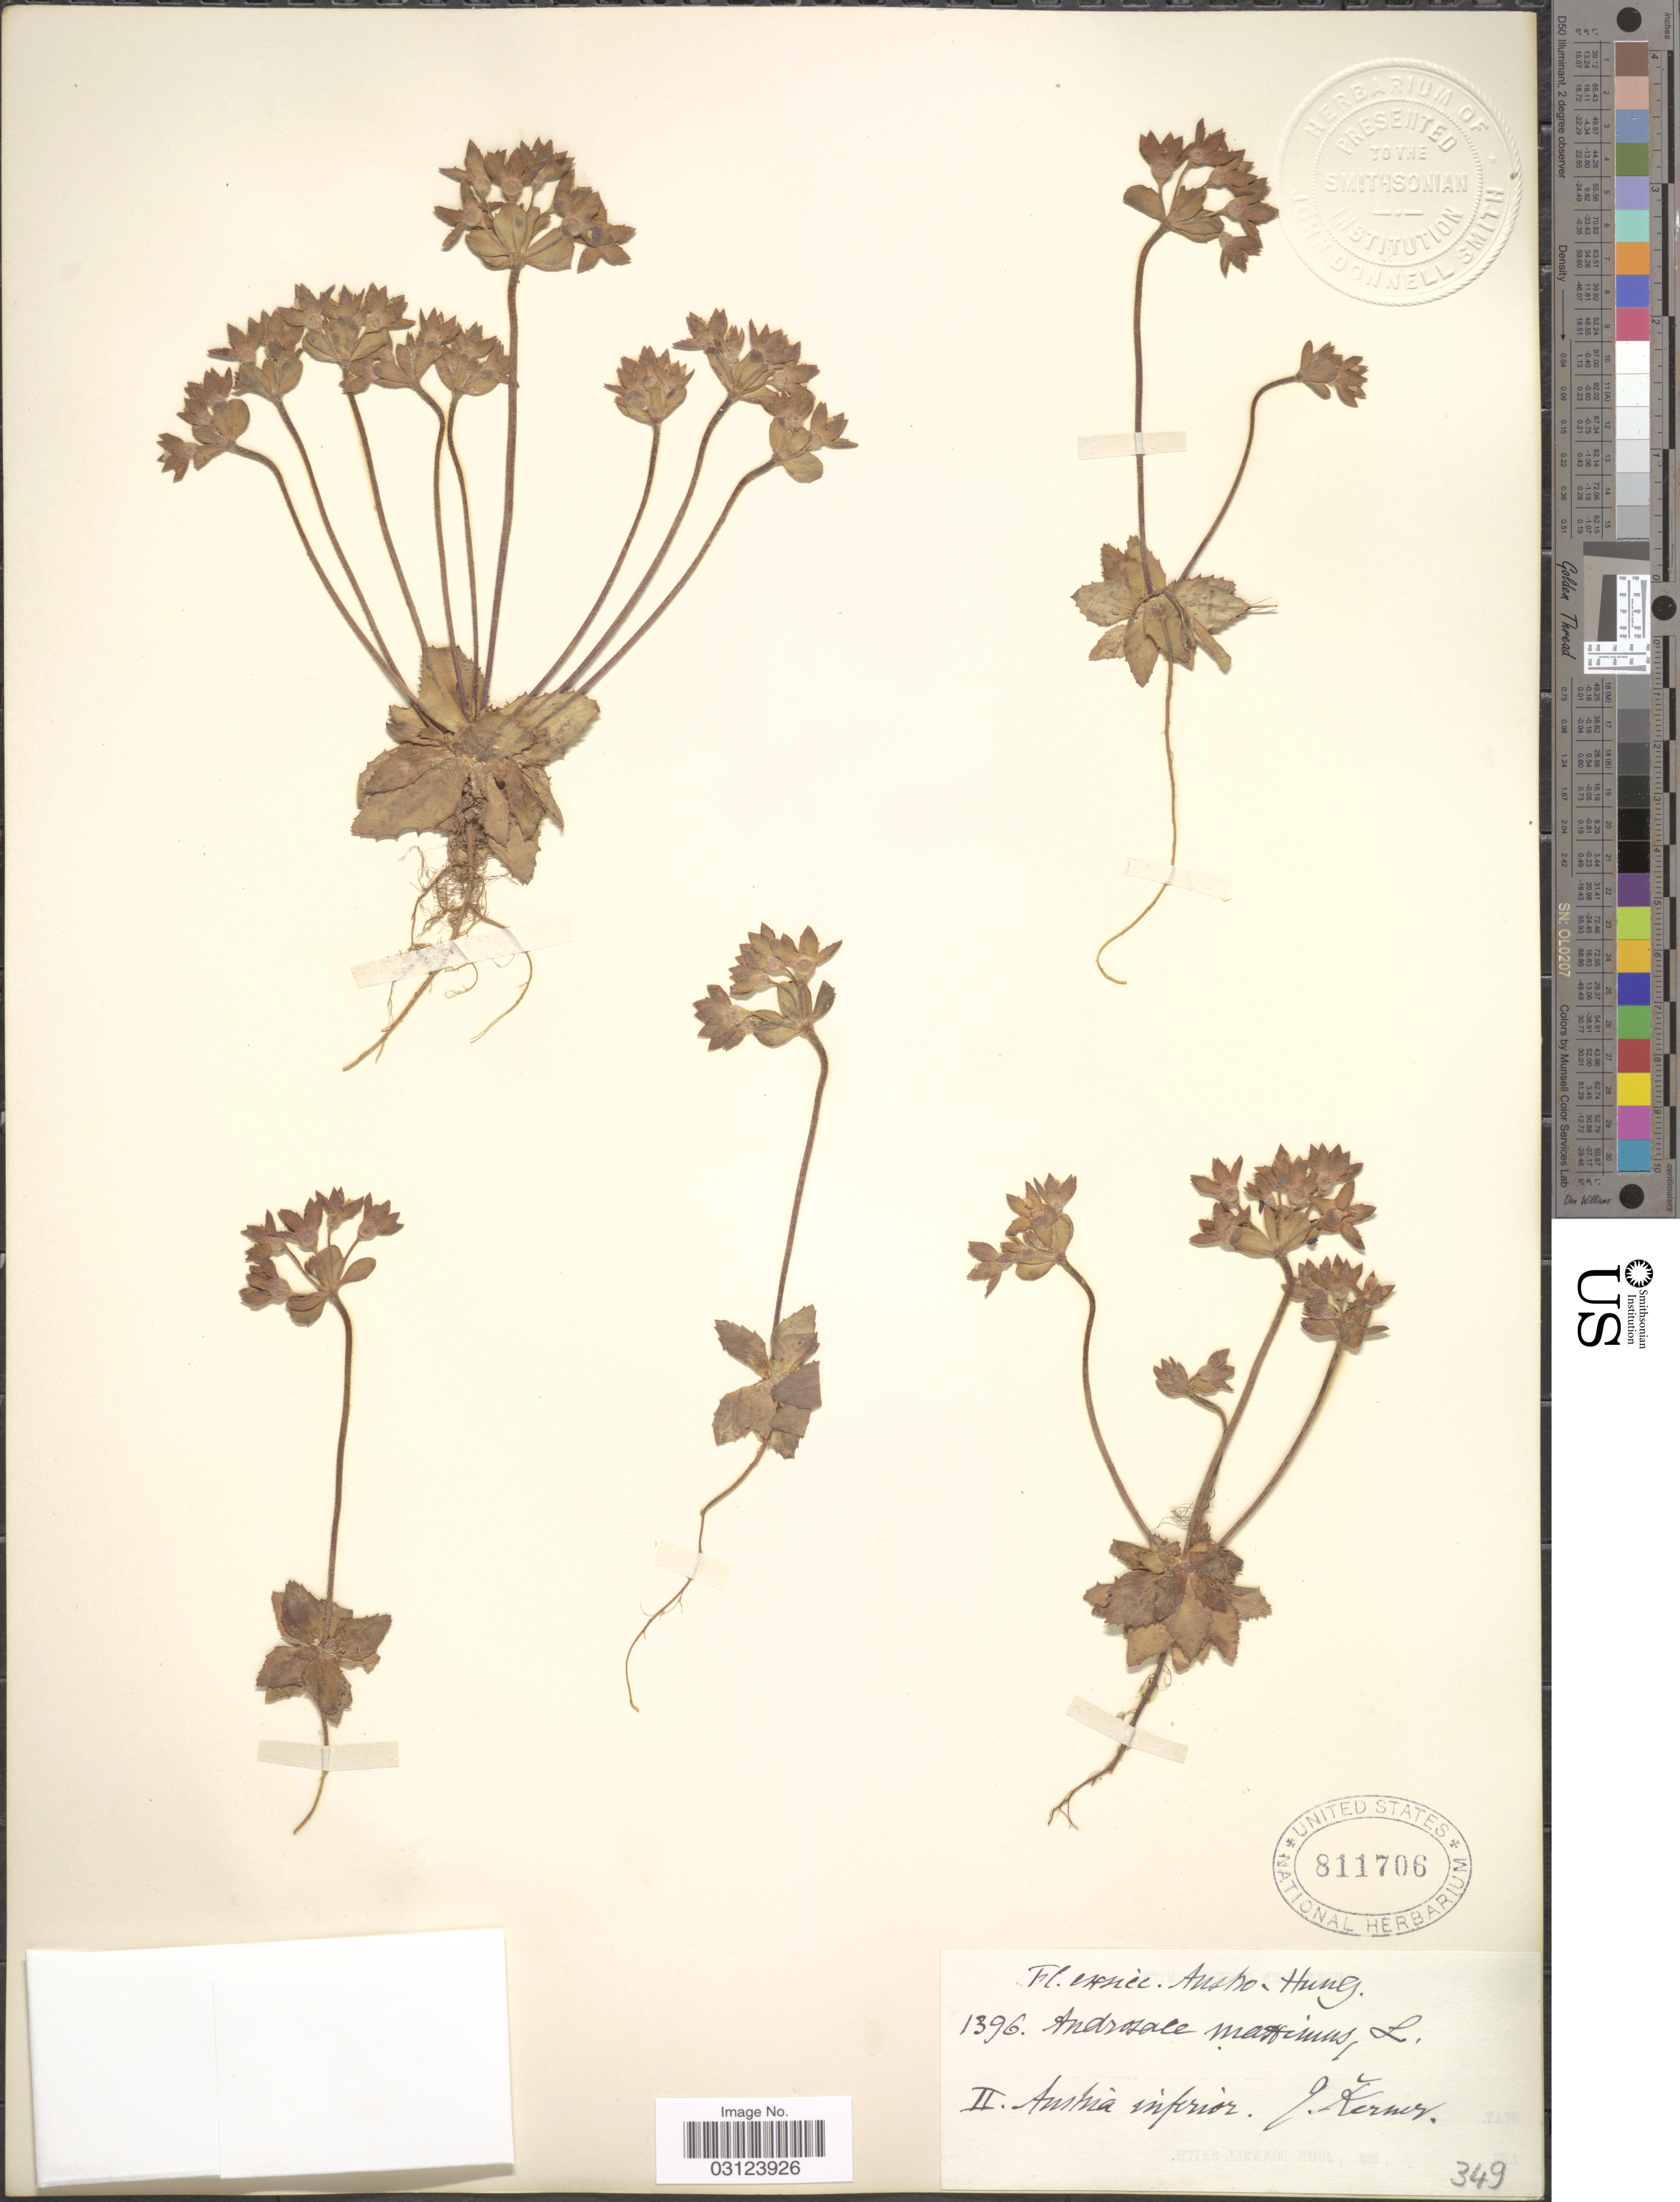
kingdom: Plantae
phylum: Tracheophyta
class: Magnoliopsida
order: Ericales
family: Primulaceae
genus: Androsace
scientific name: Androsace maxima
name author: L.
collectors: J. Kerner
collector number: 1396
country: Austria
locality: Austro. Hung.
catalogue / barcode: US 811706